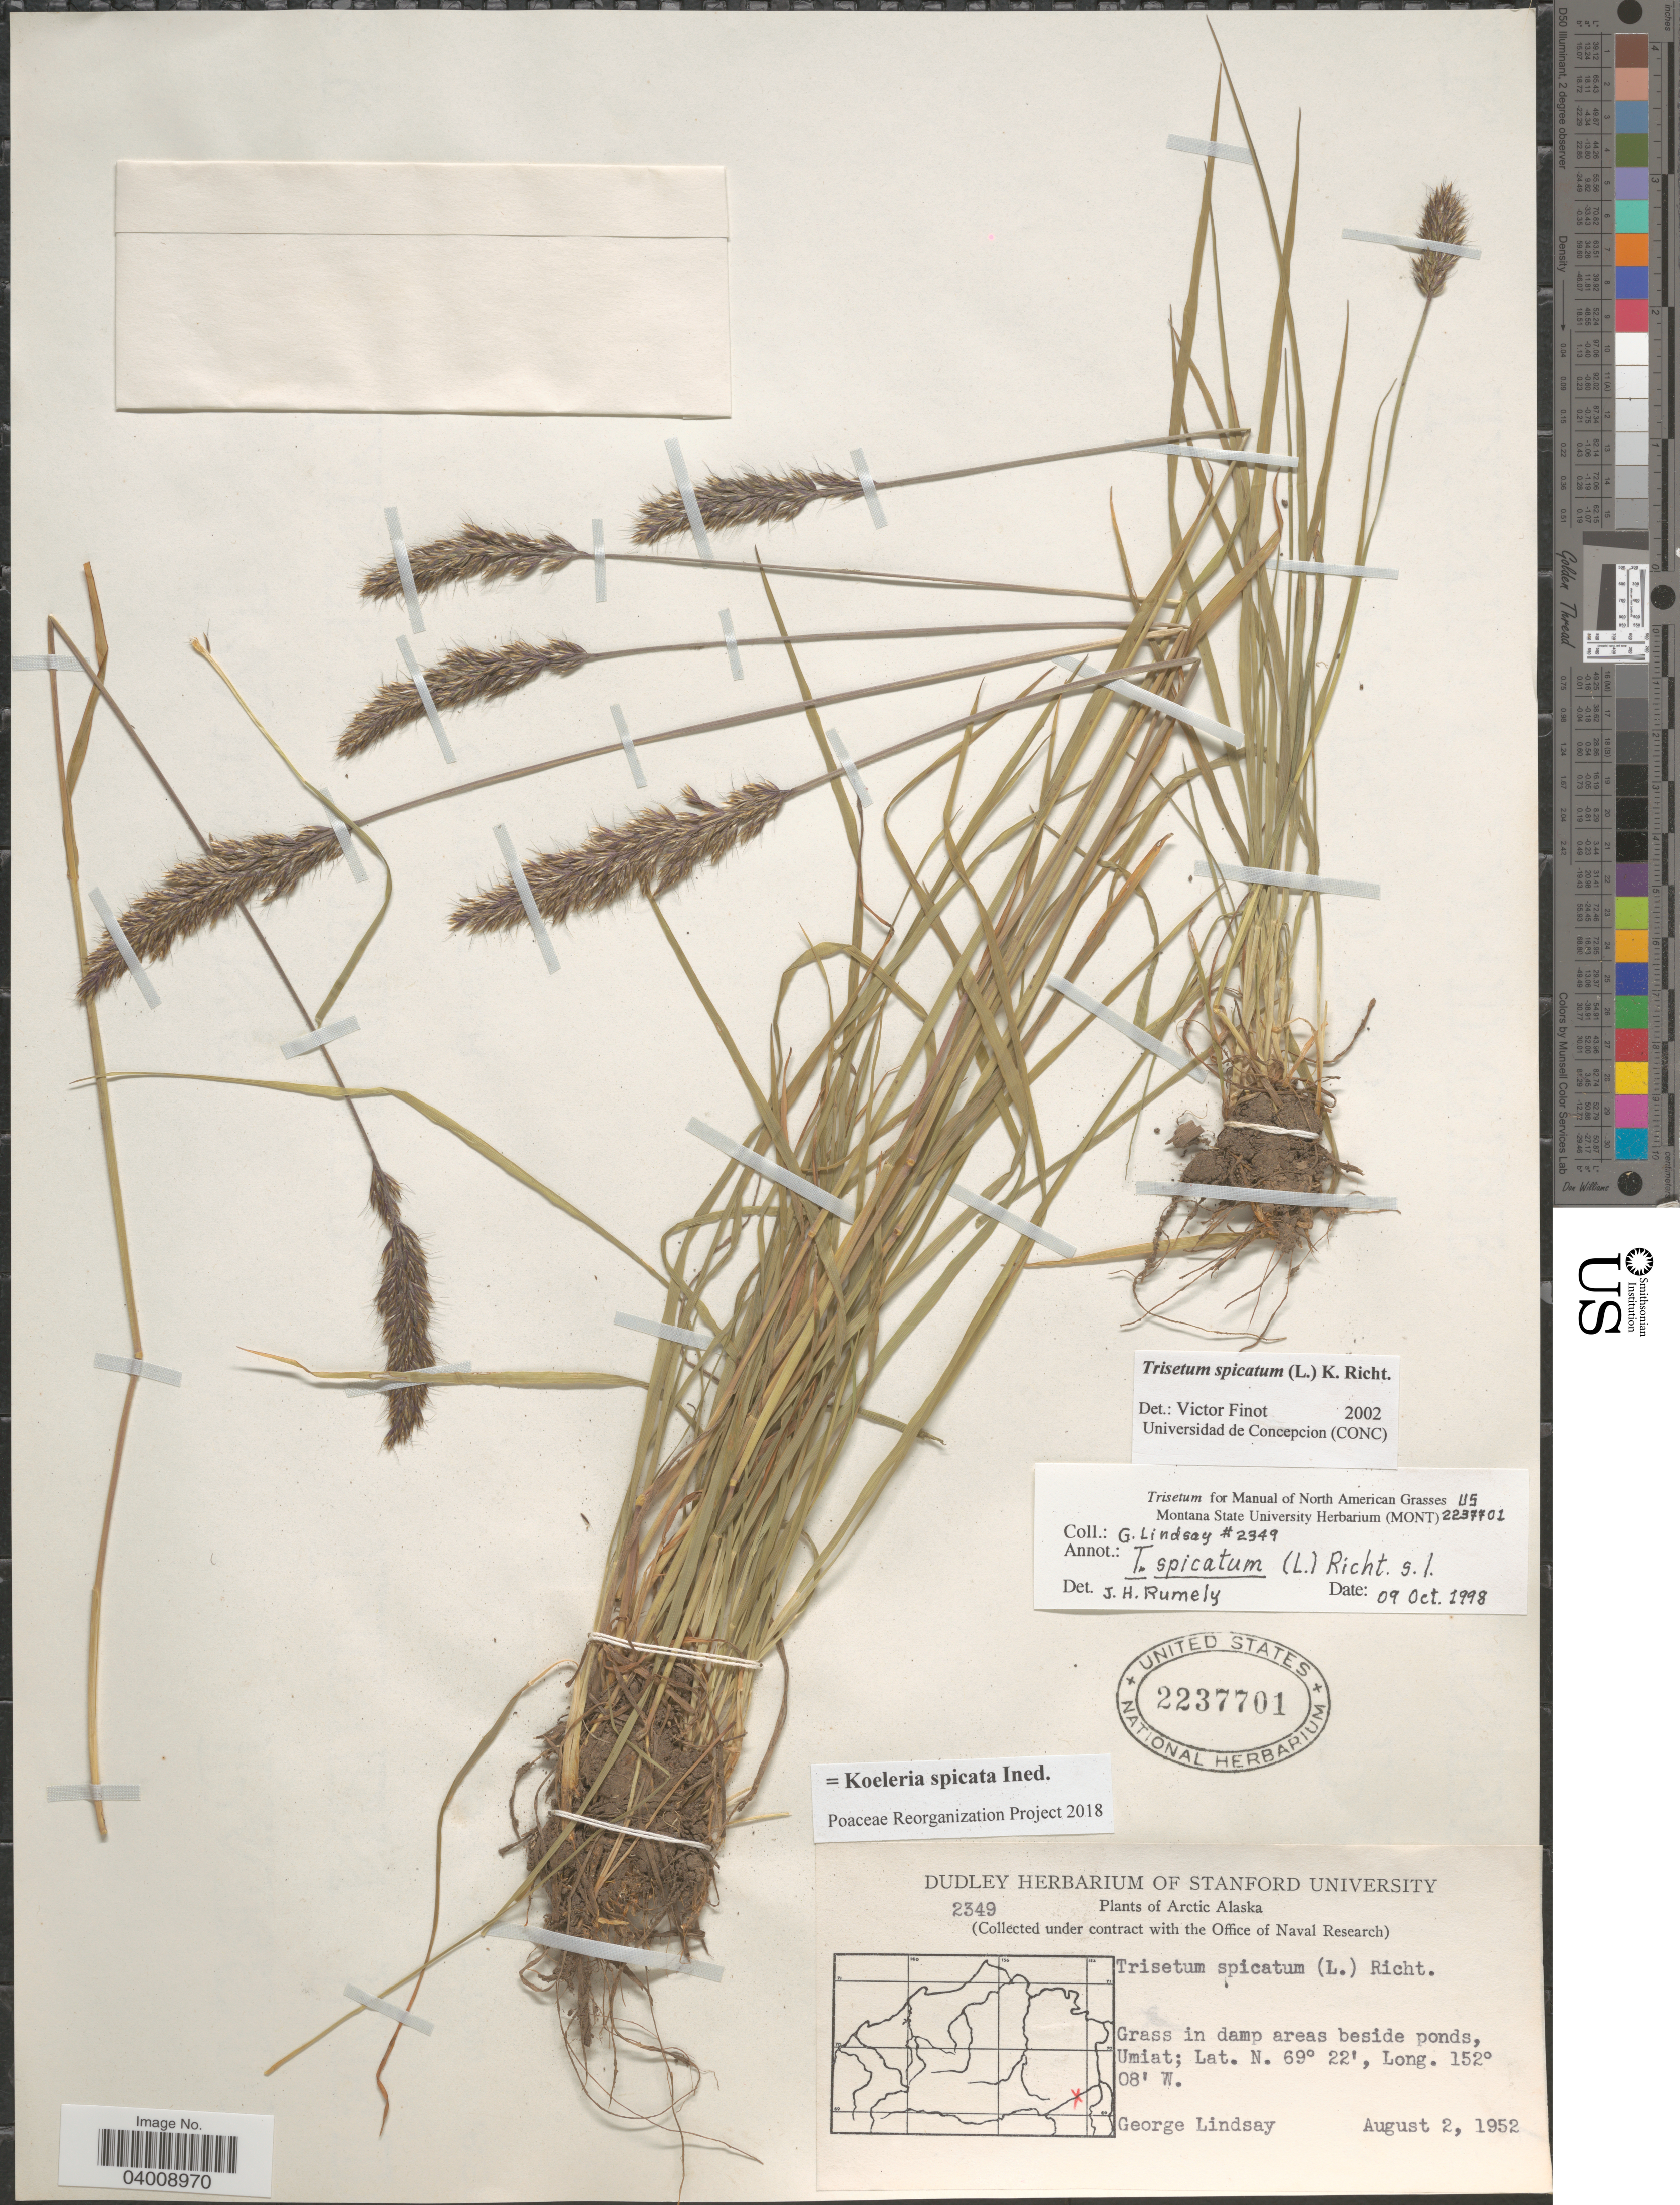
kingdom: Plantae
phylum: Tracheophyta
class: Liliopsida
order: Poales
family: Poaceae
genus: Koeleria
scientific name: Koeleria spicata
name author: (L.) Barberá et al.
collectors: G. Lindsay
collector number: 2349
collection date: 1952-08-02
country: United States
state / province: Alaska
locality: Arctic Alaska. Grass in damp areas beside ponds, Umiat.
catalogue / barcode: US 2237701